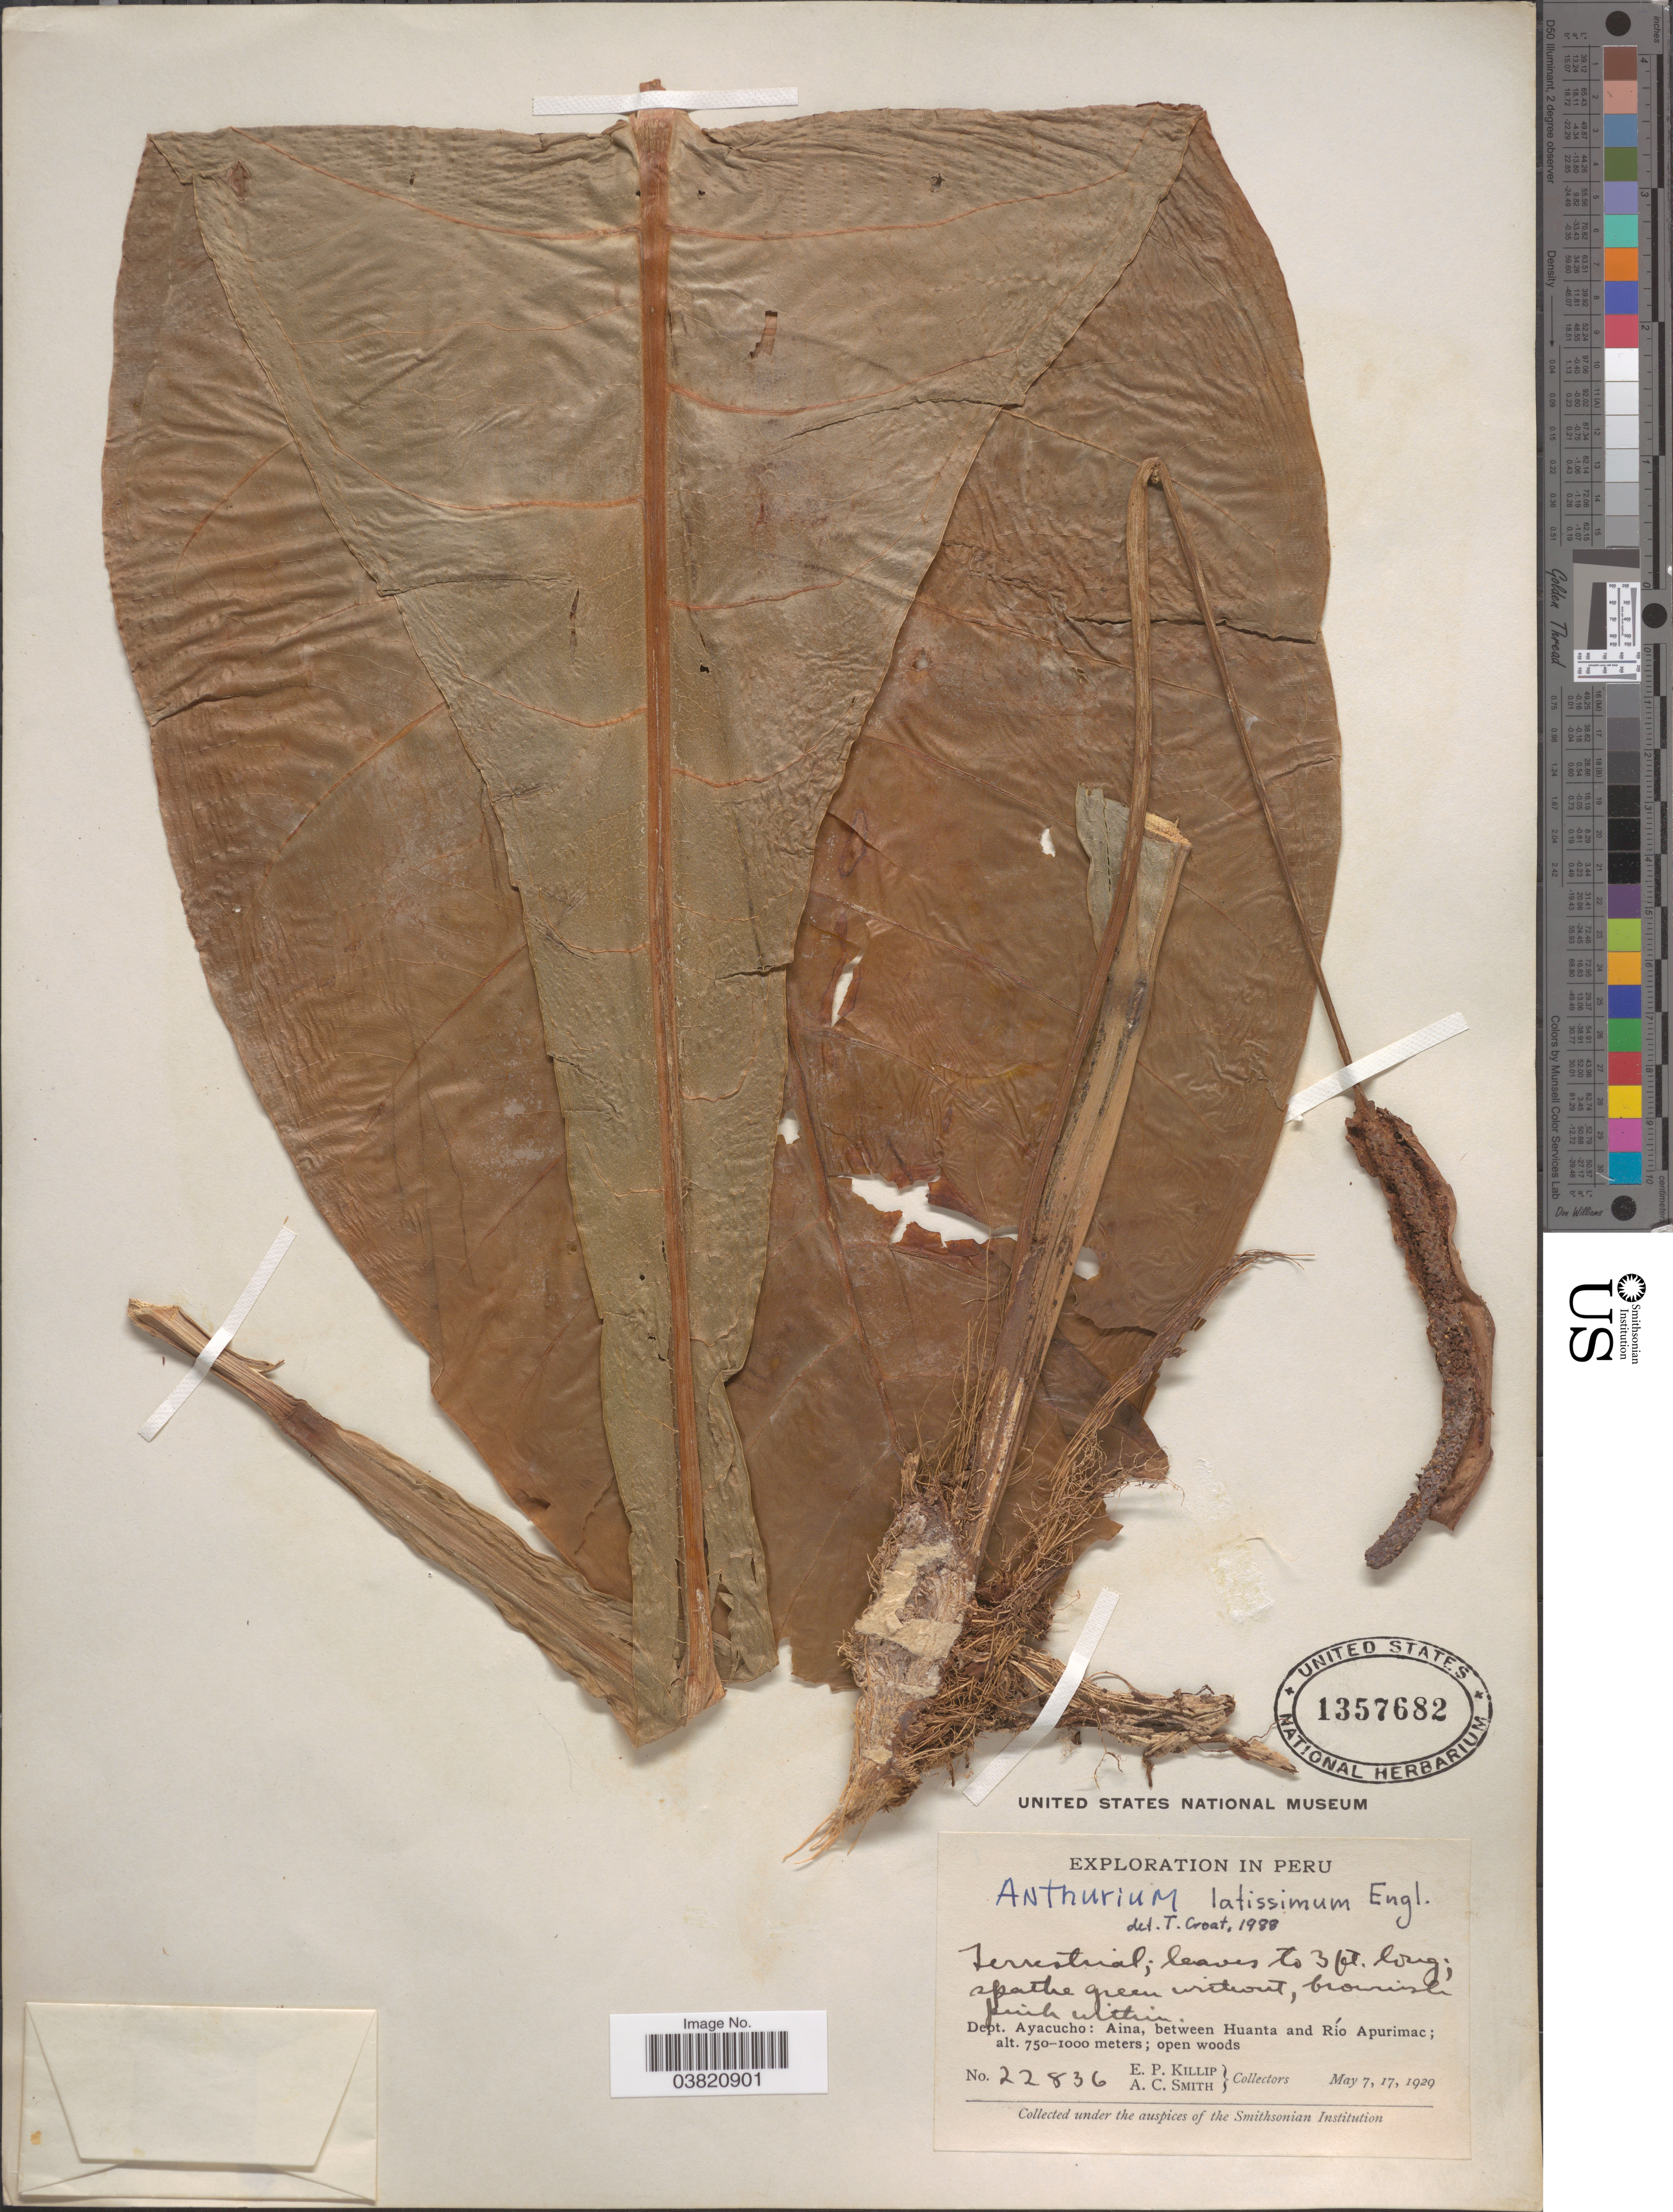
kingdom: Plantae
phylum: Tracheophyta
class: Liliopsida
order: Alismatales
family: Araceae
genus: Anthurium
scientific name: Anthurium latissimum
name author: Engl.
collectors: E. P. Killip & A. C. Smith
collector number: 22836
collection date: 1929-05-07/1929-05-17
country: Peru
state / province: Ayacucho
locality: Dept. Ayacucho: Aina, between Huanta and Río Apurimac.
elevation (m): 750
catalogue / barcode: US 1357682